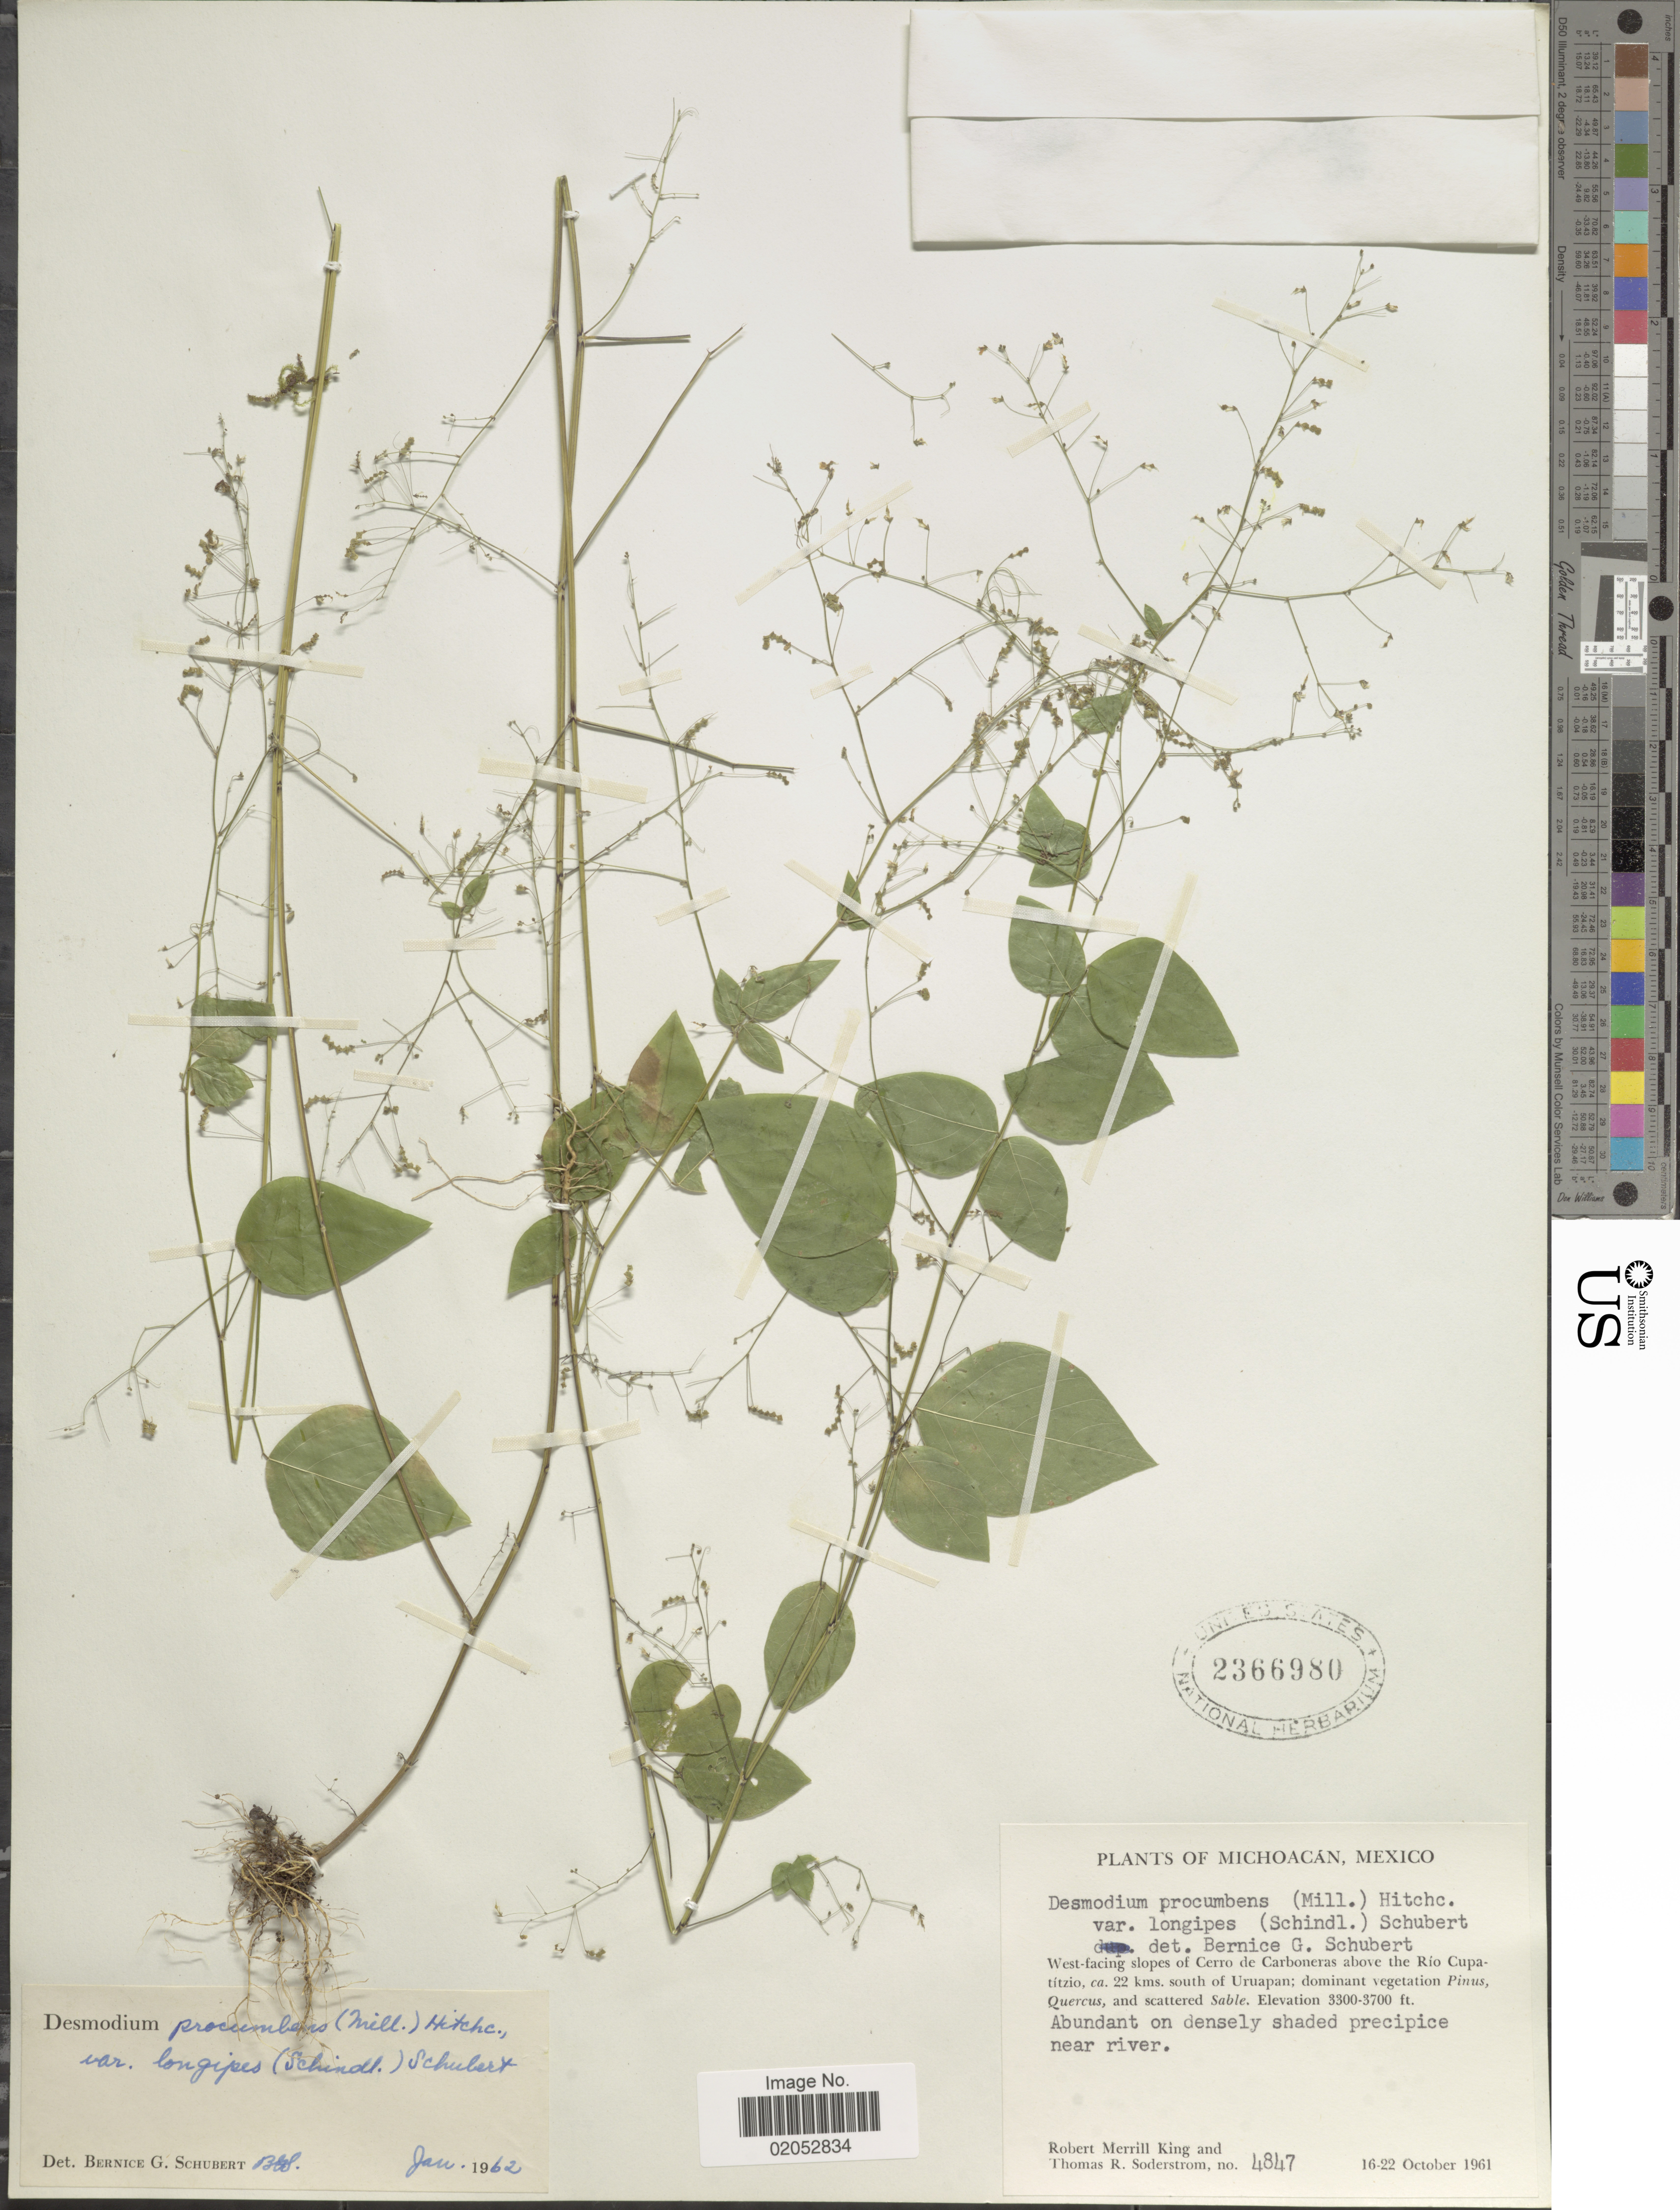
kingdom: Plantae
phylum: Tracheophyta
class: Magnoliopsida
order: Fabales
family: Fabaceae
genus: Desmodium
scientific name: Desmodium procumbens var. longipes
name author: (Schindl.) B.G. Schub.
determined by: Schubert, Bernice G.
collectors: R. M. King & T. R. Soderstrom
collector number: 4847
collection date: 1961-10-16/1961-10-22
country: Mexico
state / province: Michoacán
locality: West-facing slopes of Cerro de Carboneras above the Rio Cpuatitzio, ca. 22 kms. south of Uruapan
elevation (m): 1006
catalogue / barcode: US 2366980